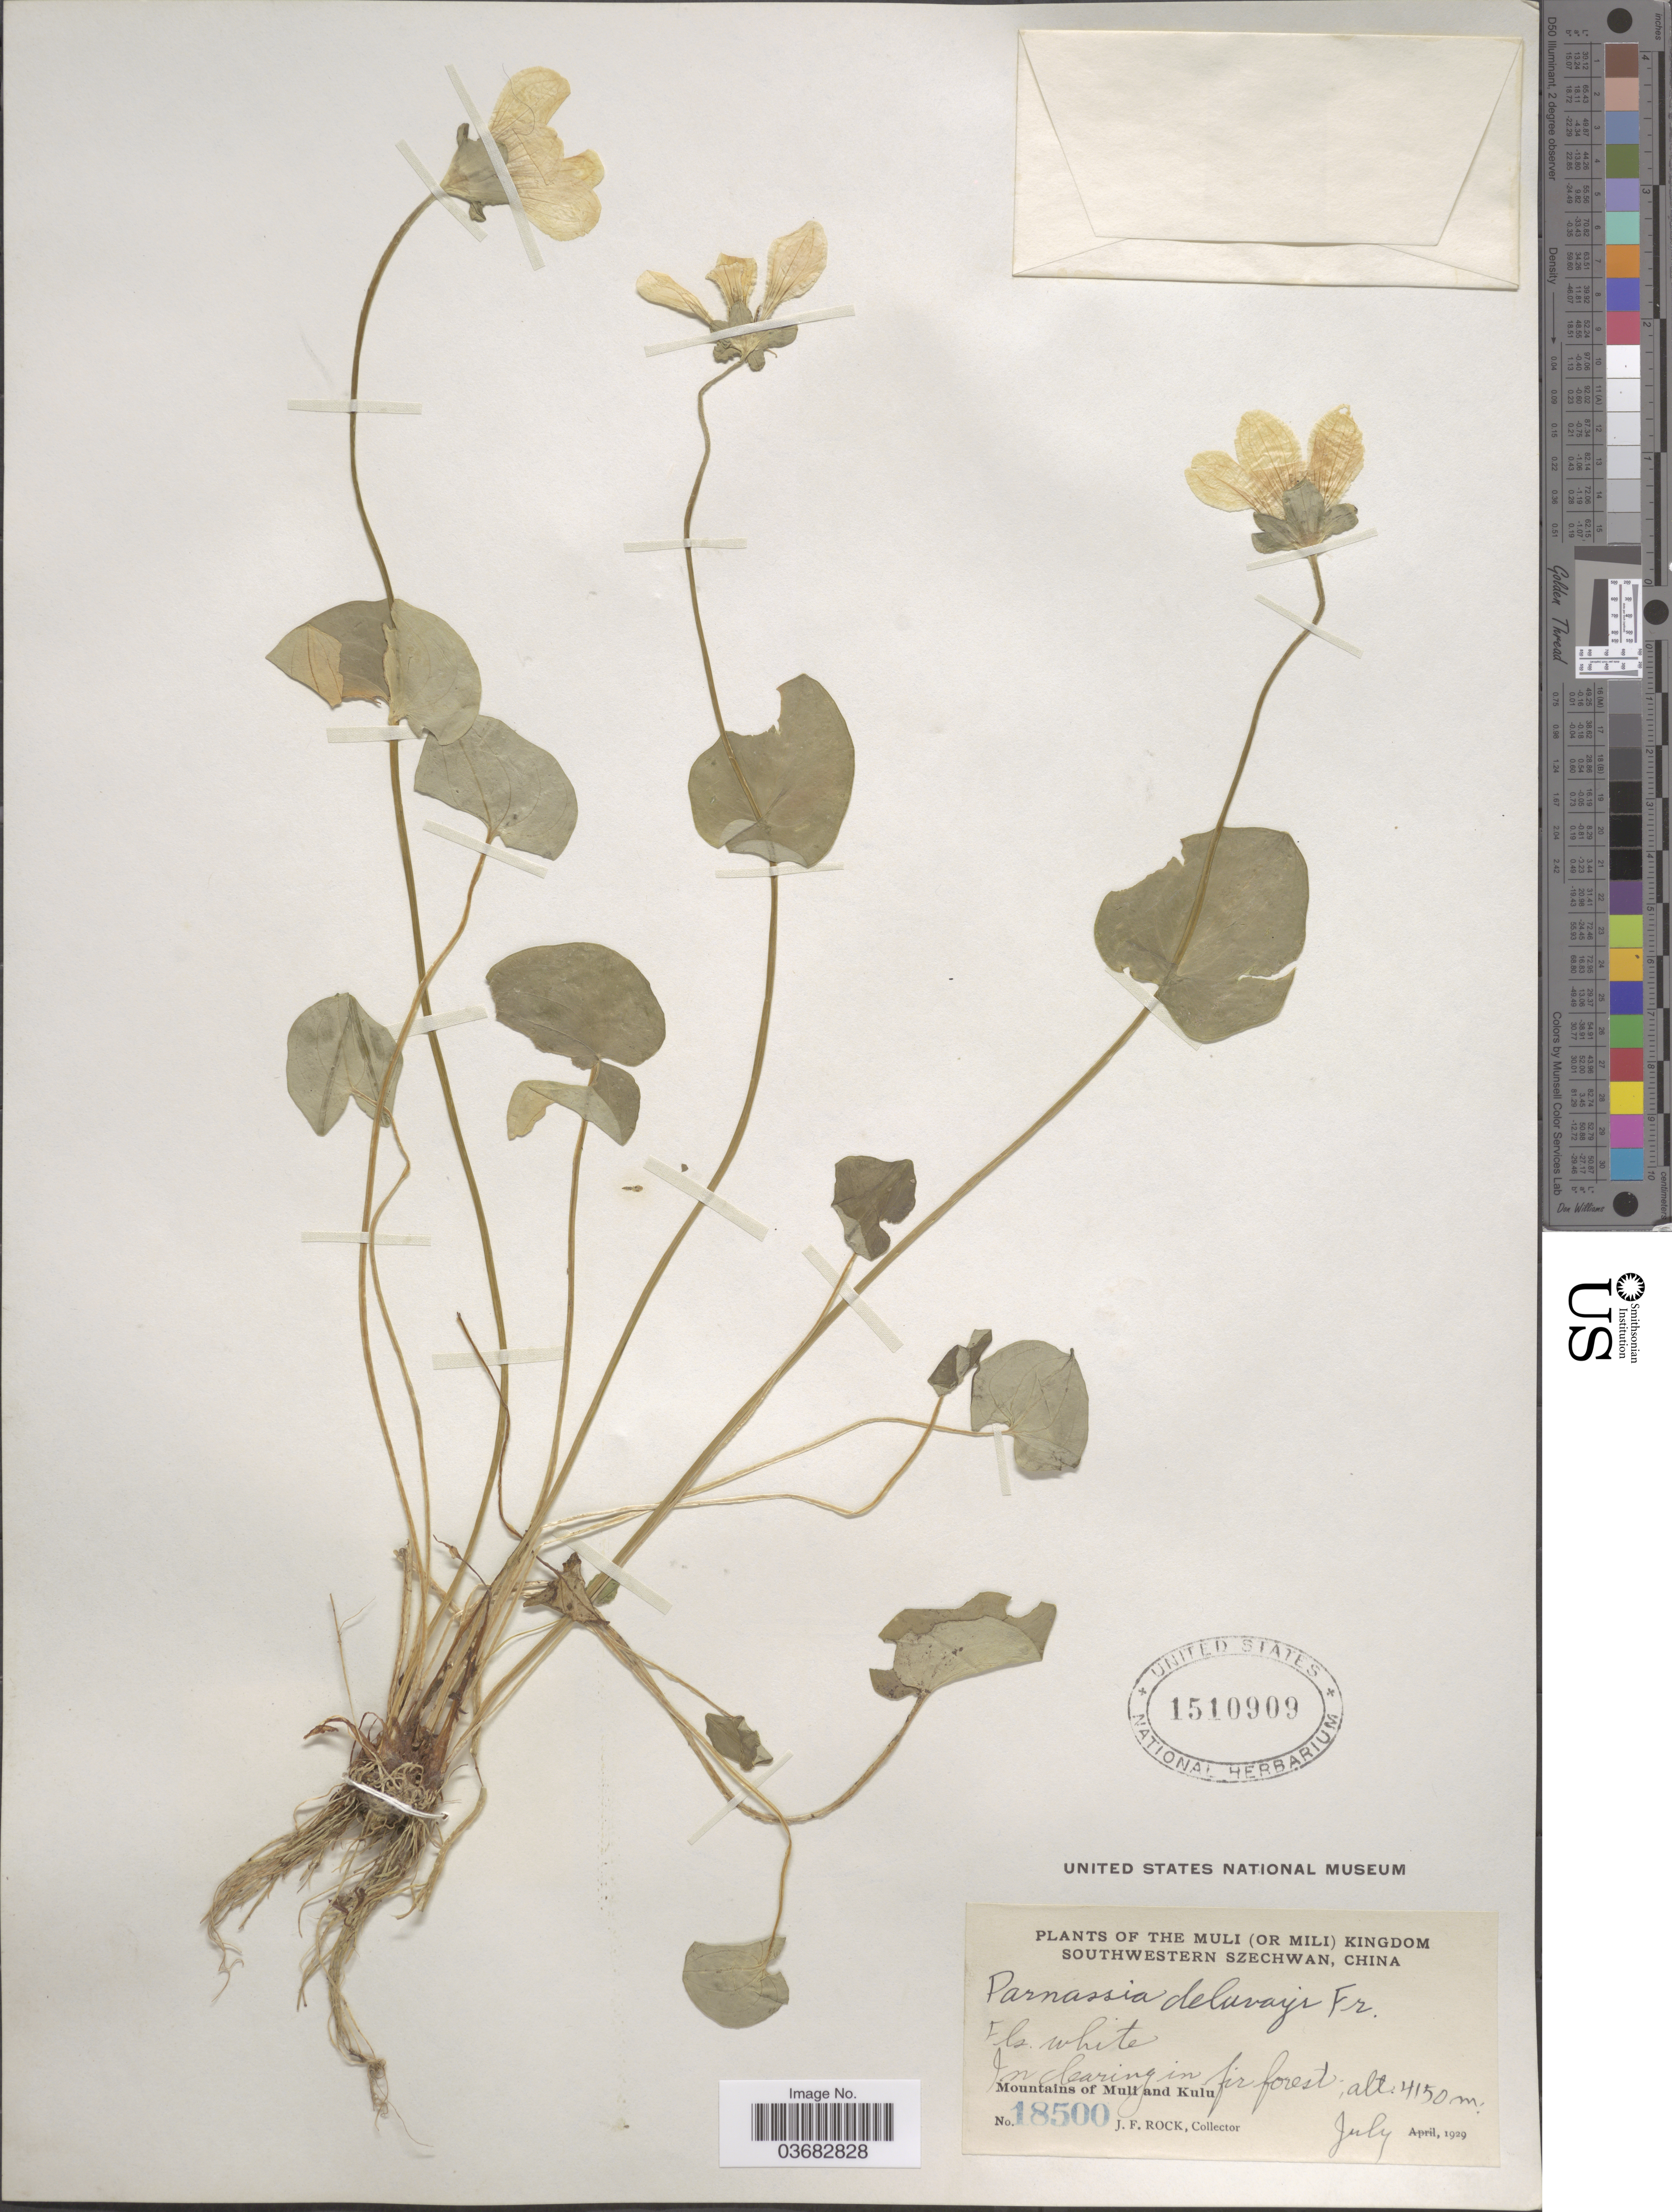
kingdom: Plantae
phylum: Tracheophyta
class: Magnoliopsida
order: Celastrales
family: Parnassiaceae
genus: Parnassia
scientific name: Parnassia delavayi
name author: Franch.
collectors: J. Rock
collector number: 18500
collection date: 1929-07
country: China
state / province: Sichuan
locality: Muli (or Mili) Kingdom Southwestern Szechwan. In clearing in fir forest. Mountains of Muli and Kulu.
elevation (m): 4150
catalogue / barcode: US 1510909